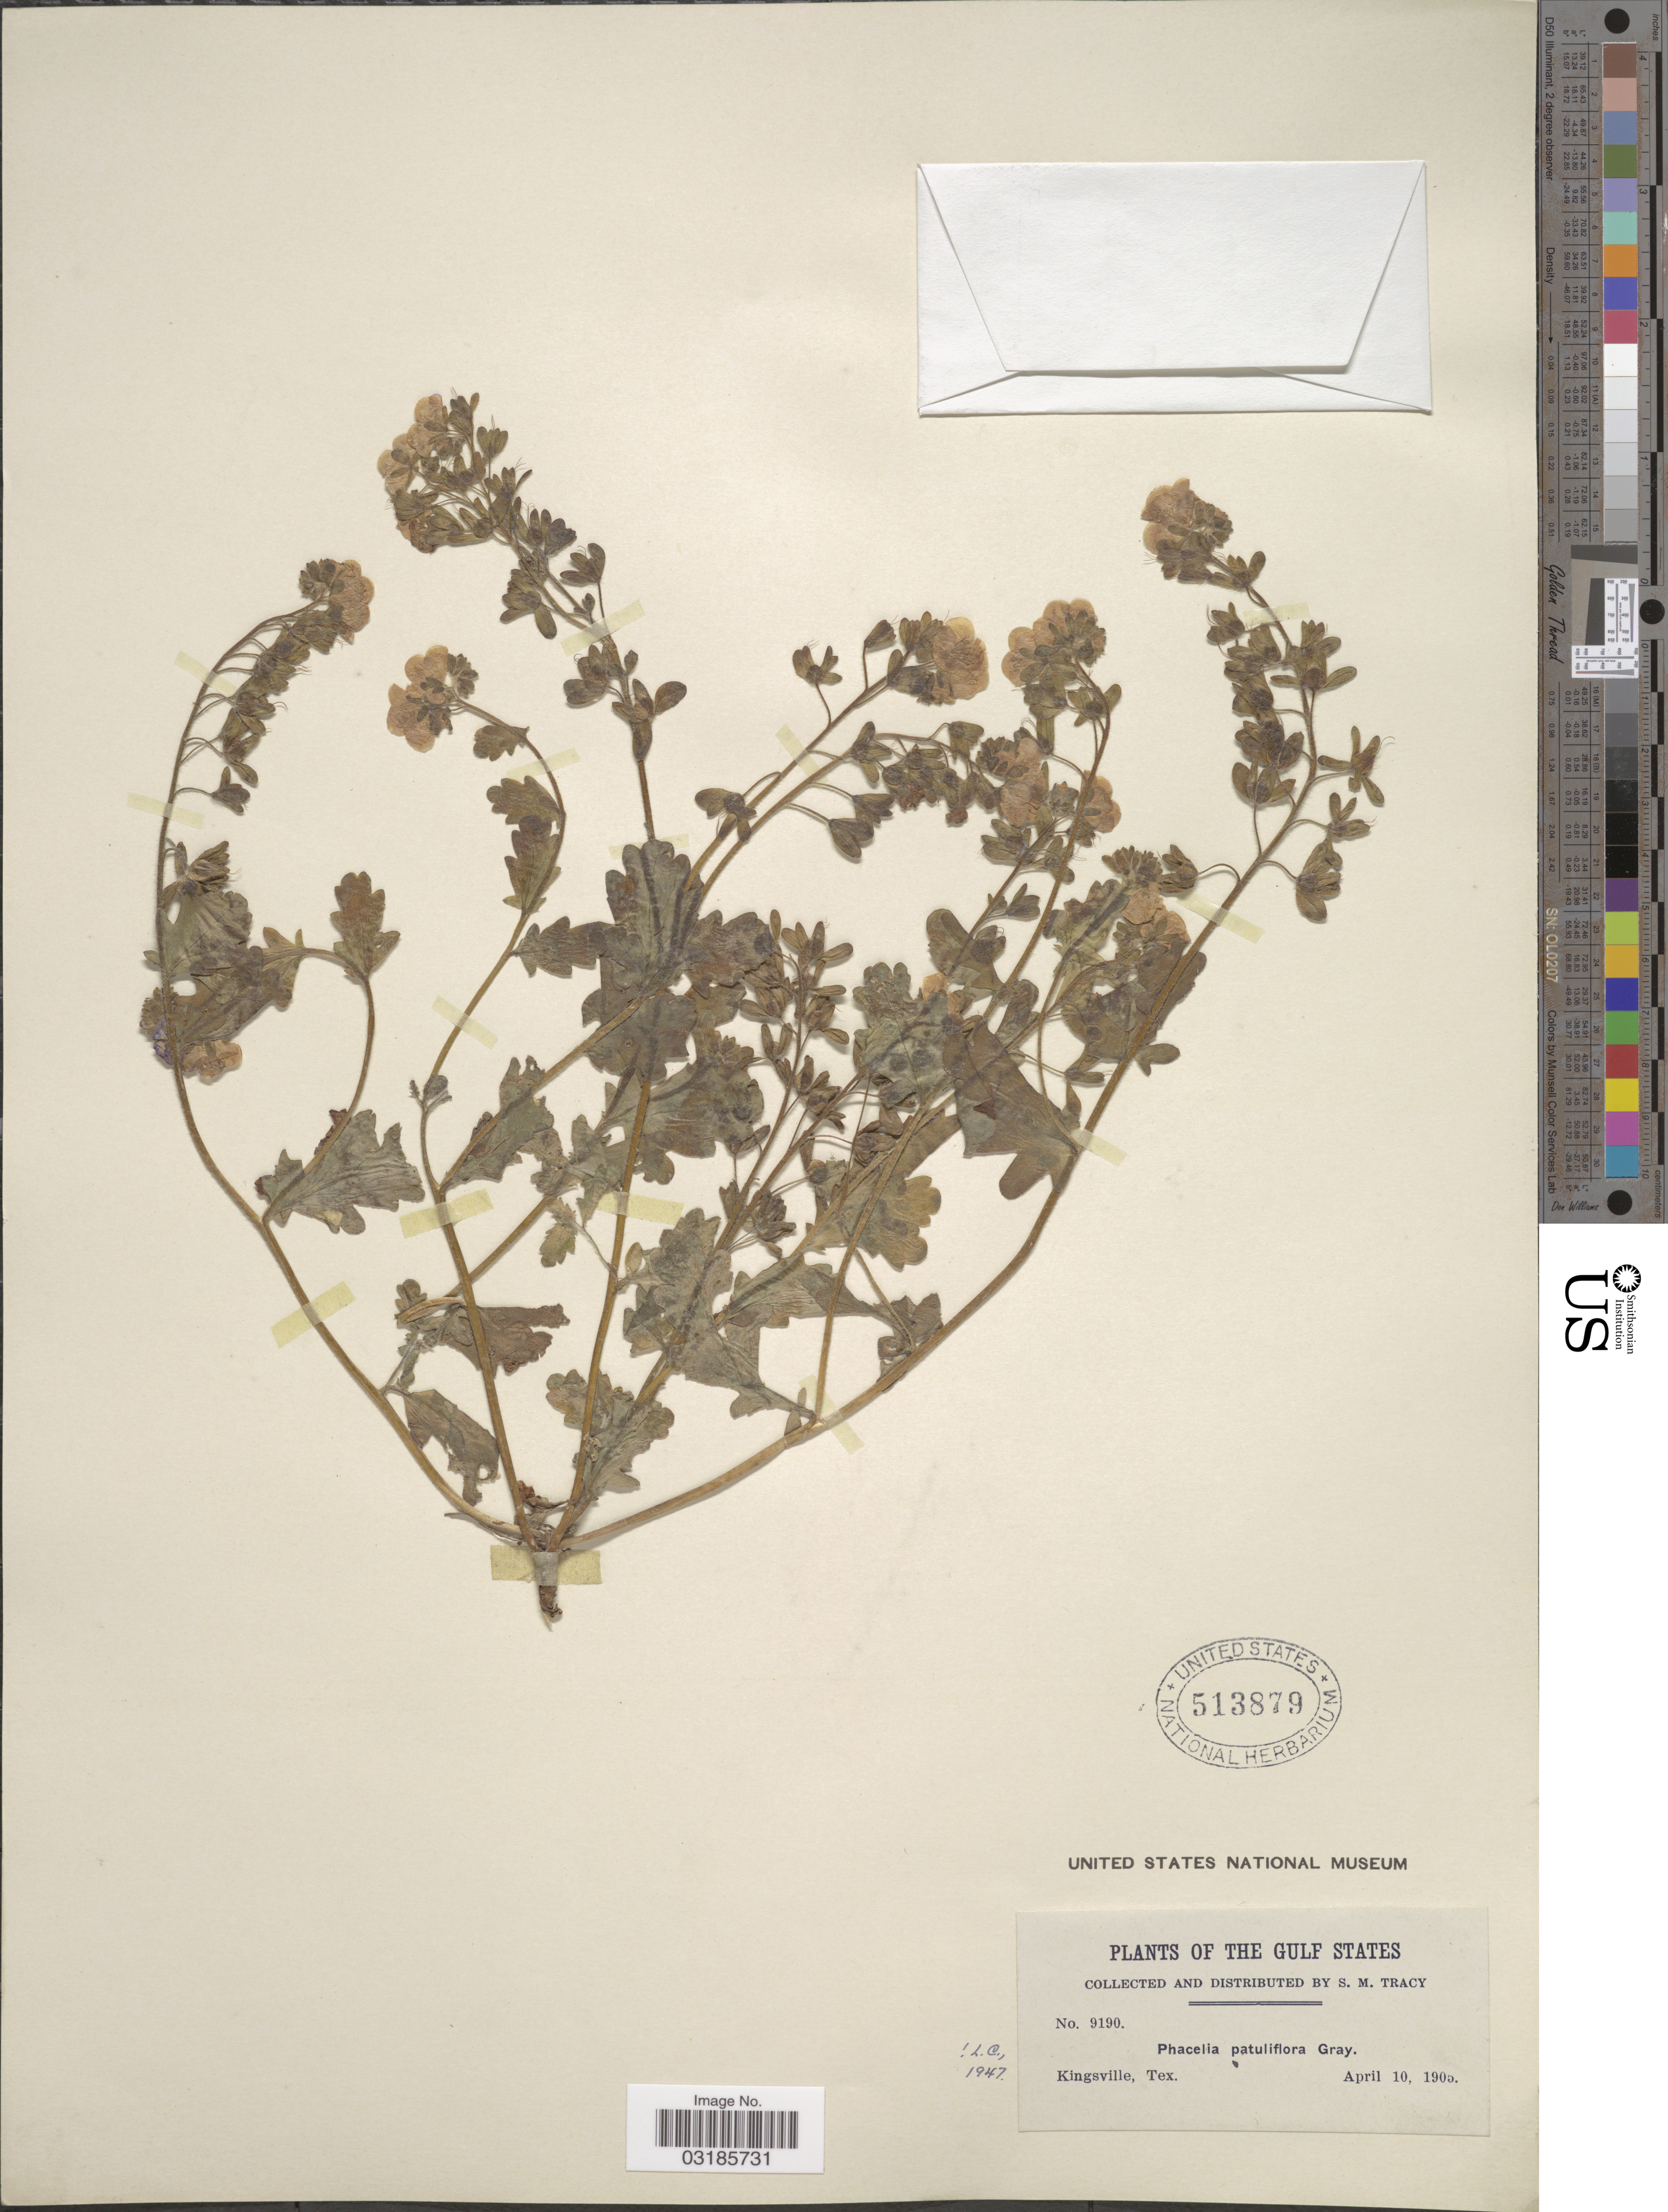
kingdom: Plantae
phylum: Tracheophyta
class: Magnoliopsida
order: Boraginales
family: Hydrophyllaceae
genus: Phacelia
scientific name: Phacelia patuliflora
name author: (Engelm. & A. Gray) A. Gray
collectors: S. M. Tracy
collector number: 9190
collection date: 1905-04-10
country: United States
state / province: Texas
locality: The Gulf States. Kingsville.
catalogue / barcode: US 513879